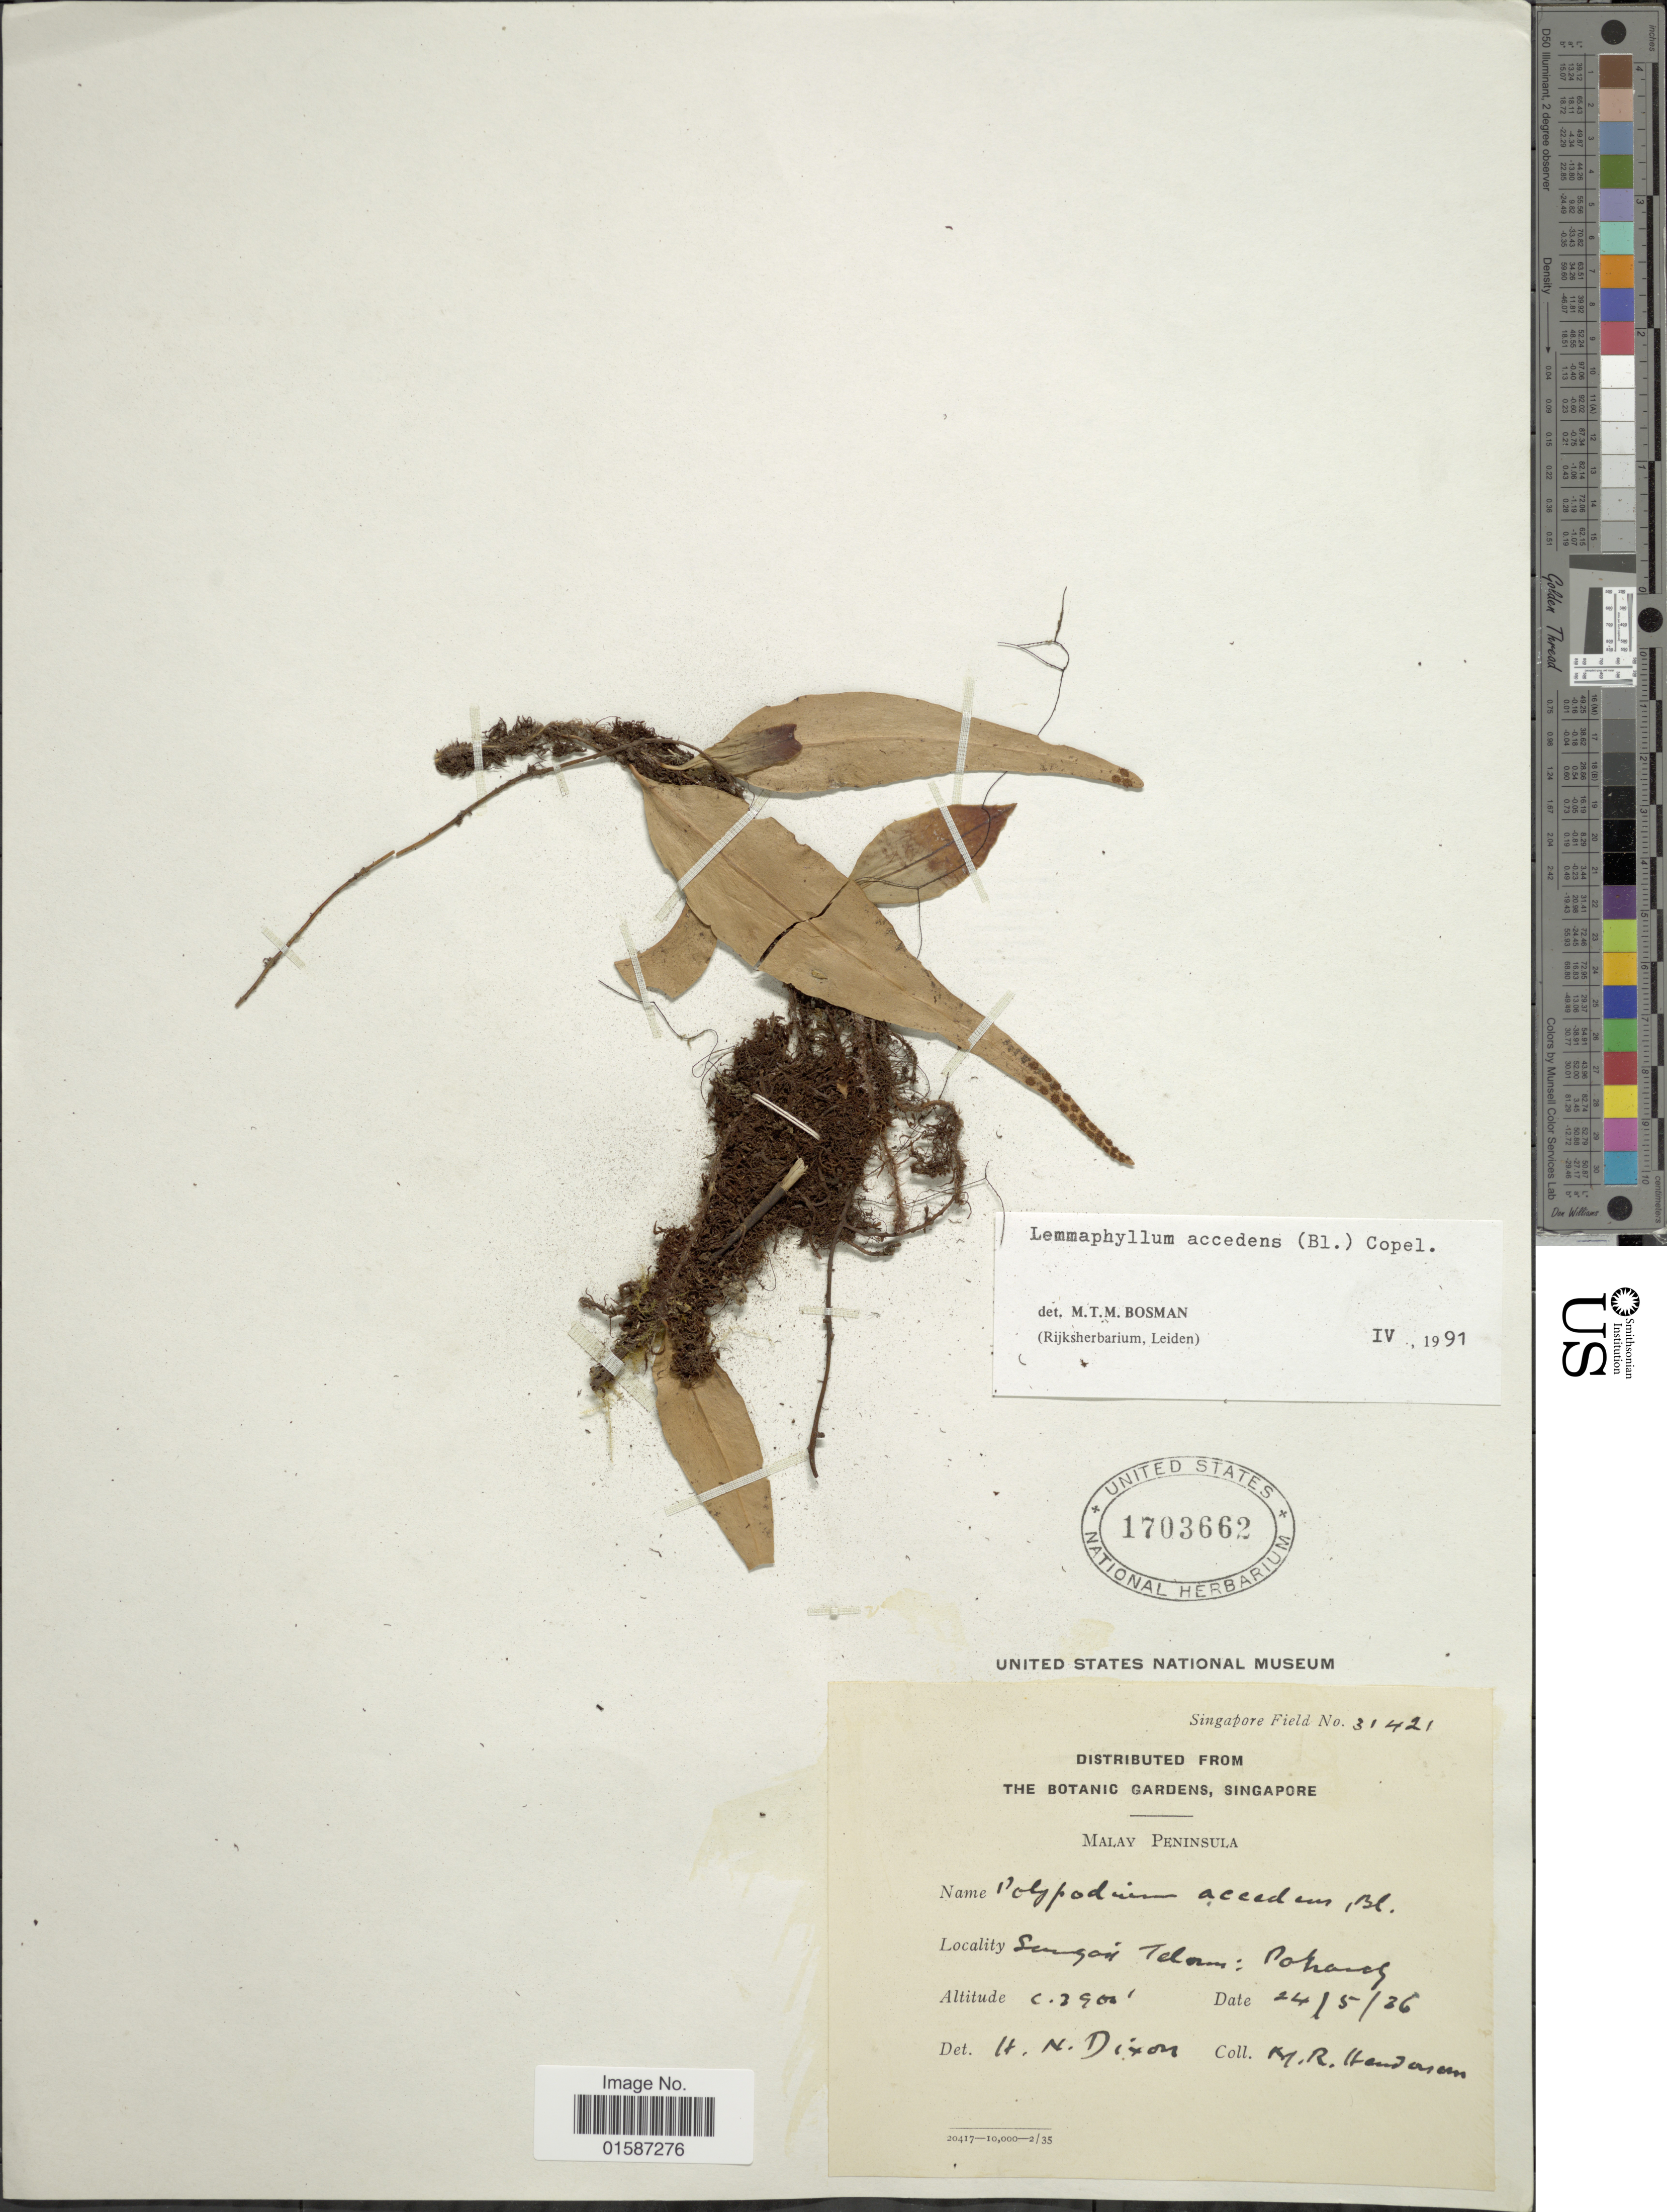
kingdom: Plantae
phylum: Tracheophyta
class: Polypodiopsida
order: Polypodiales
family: Polypodiaceae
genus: Lemmaphyllum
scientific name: Lemmaphyllum accedens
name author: (Blume) Donk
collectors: M. Henderson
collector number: Singapore Field 31421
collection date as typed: Transcribed d/m/y: 24/5/36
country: Malaysia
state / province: Pahang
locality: Sungan Telam: Pahang, Malay Peninsula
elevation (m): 1189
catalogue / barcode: US 1703662